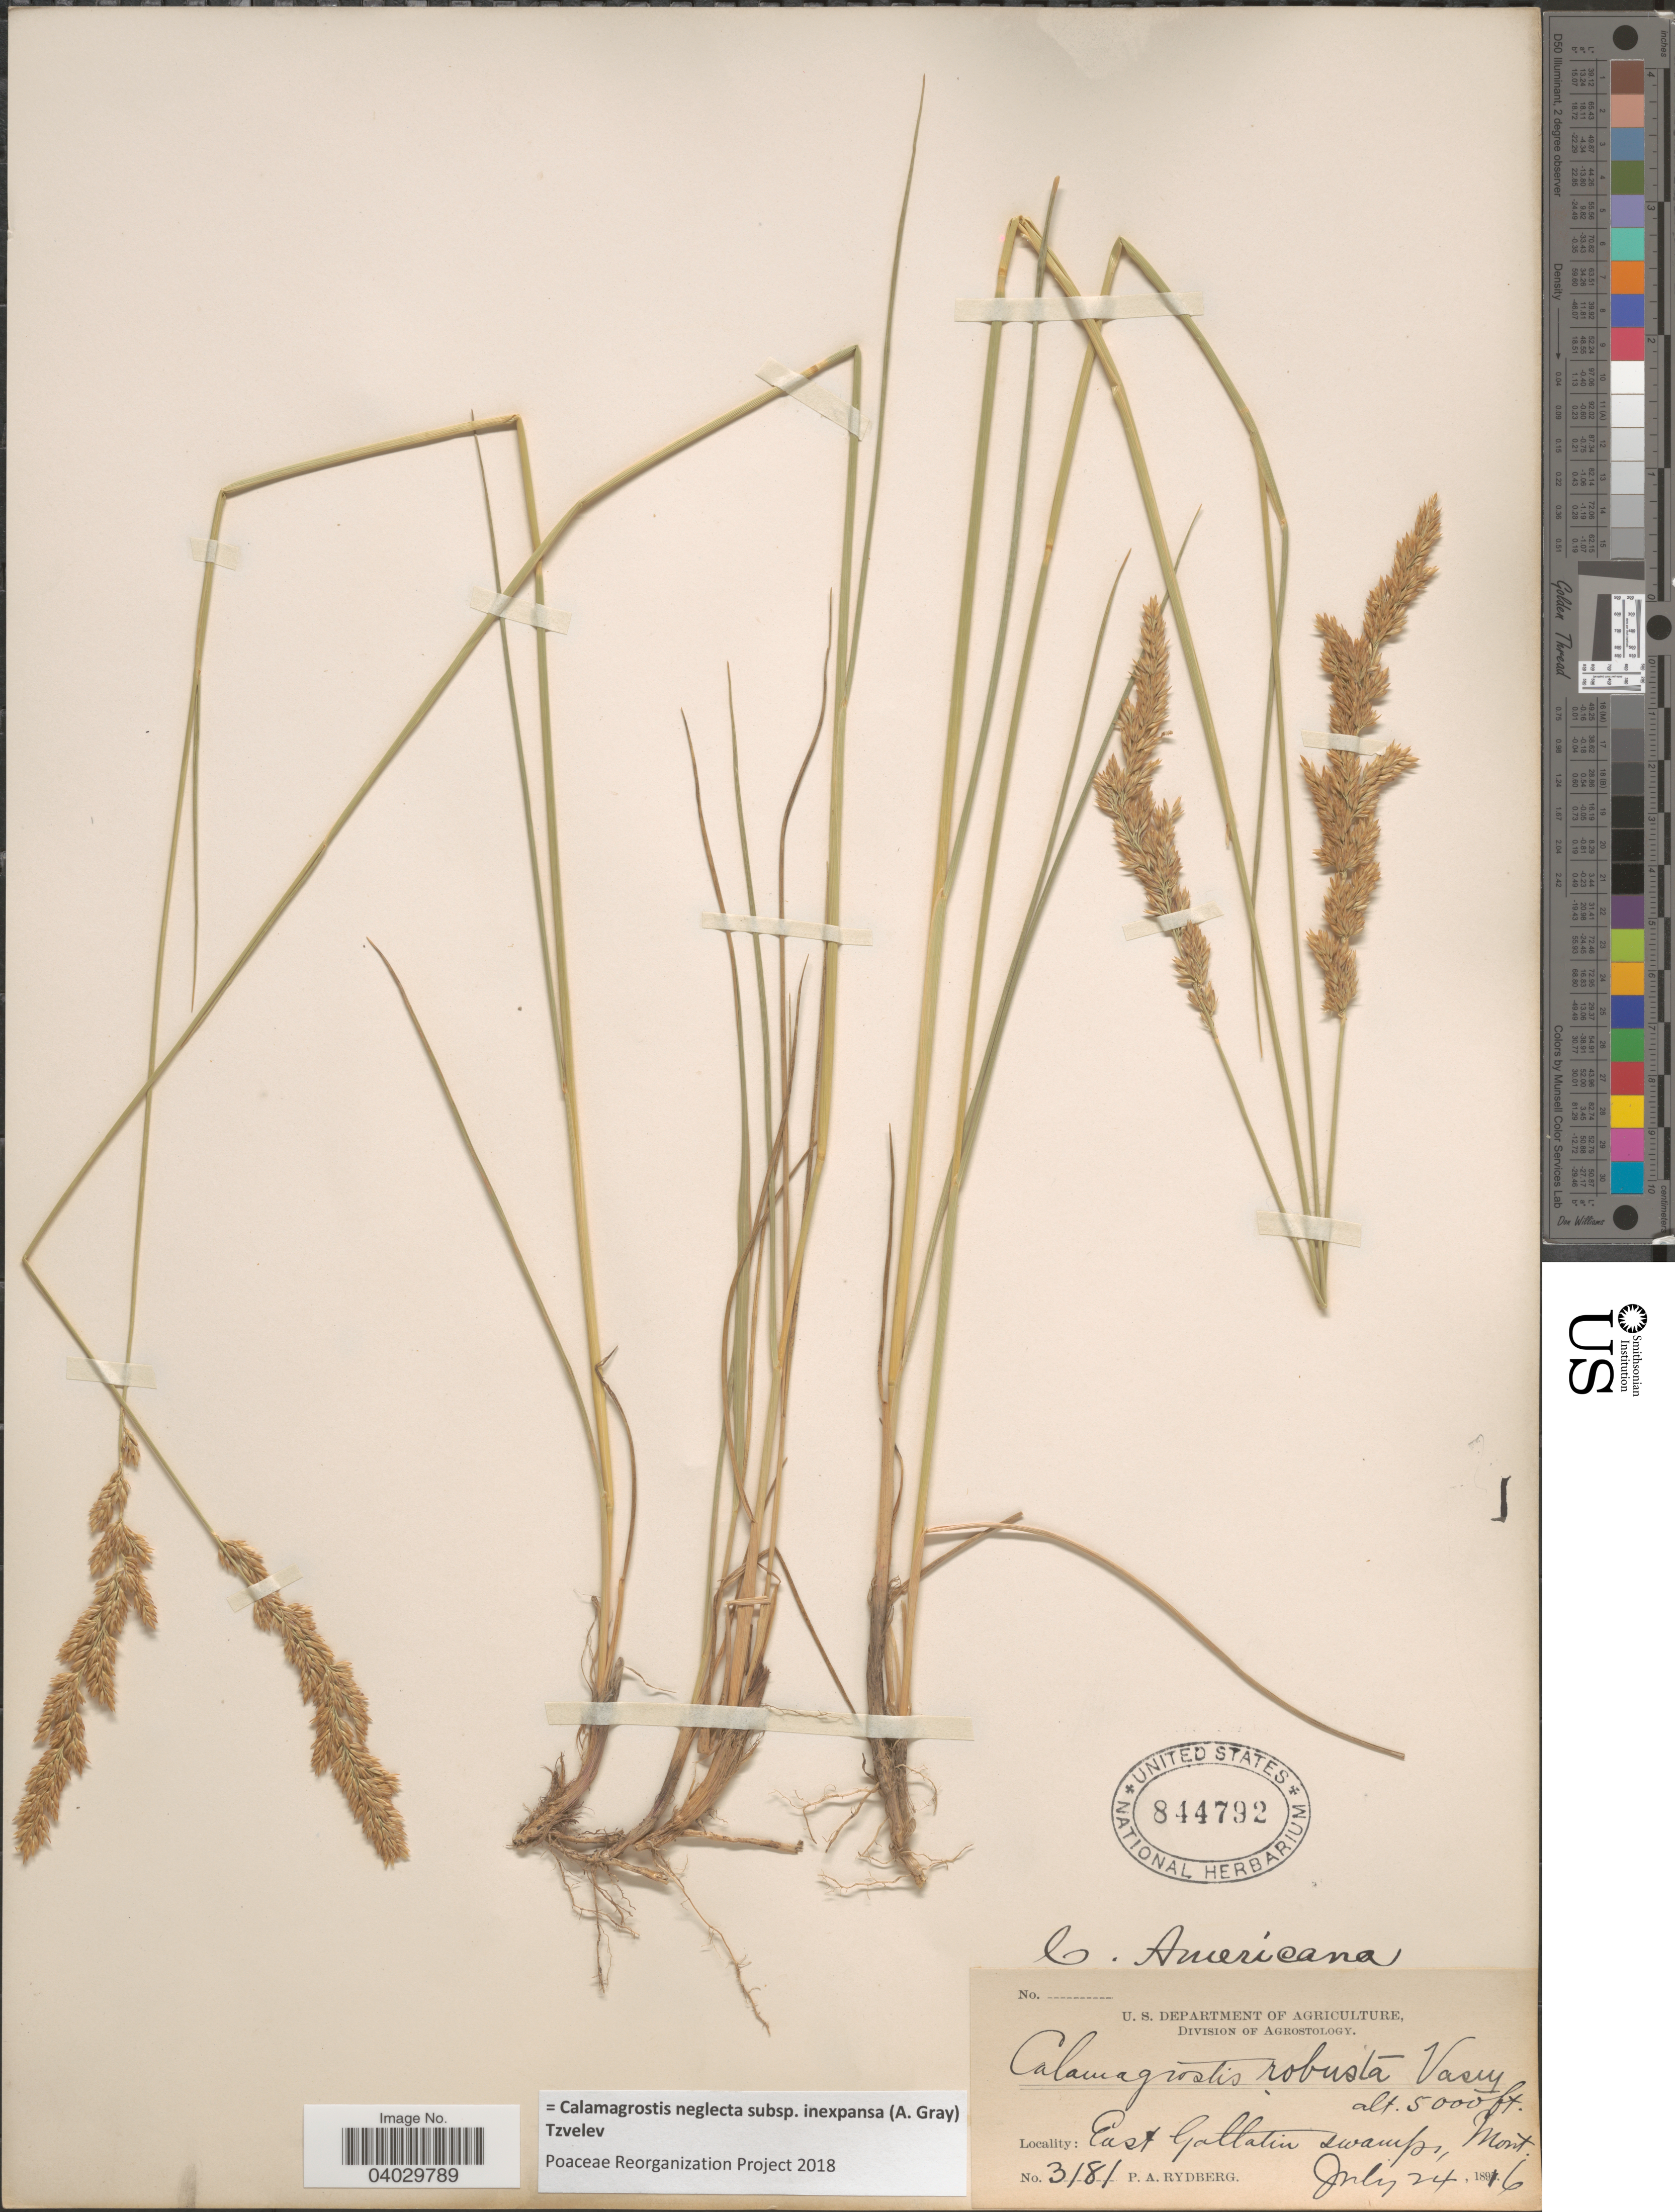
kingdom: Plantae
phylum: Tracheophyta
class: Liliopsida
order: Poales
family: Poaceae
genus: Calamagrostis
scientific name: Calamagrostis neglecta subsp. inexpansa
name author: (A. Gray) Tzvelev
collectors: P. A. Rydberg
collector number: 3181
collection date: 1816-07-24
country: United States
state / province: Montana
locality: East Gallatin swamps.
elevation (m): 1524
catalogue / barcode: US 844792